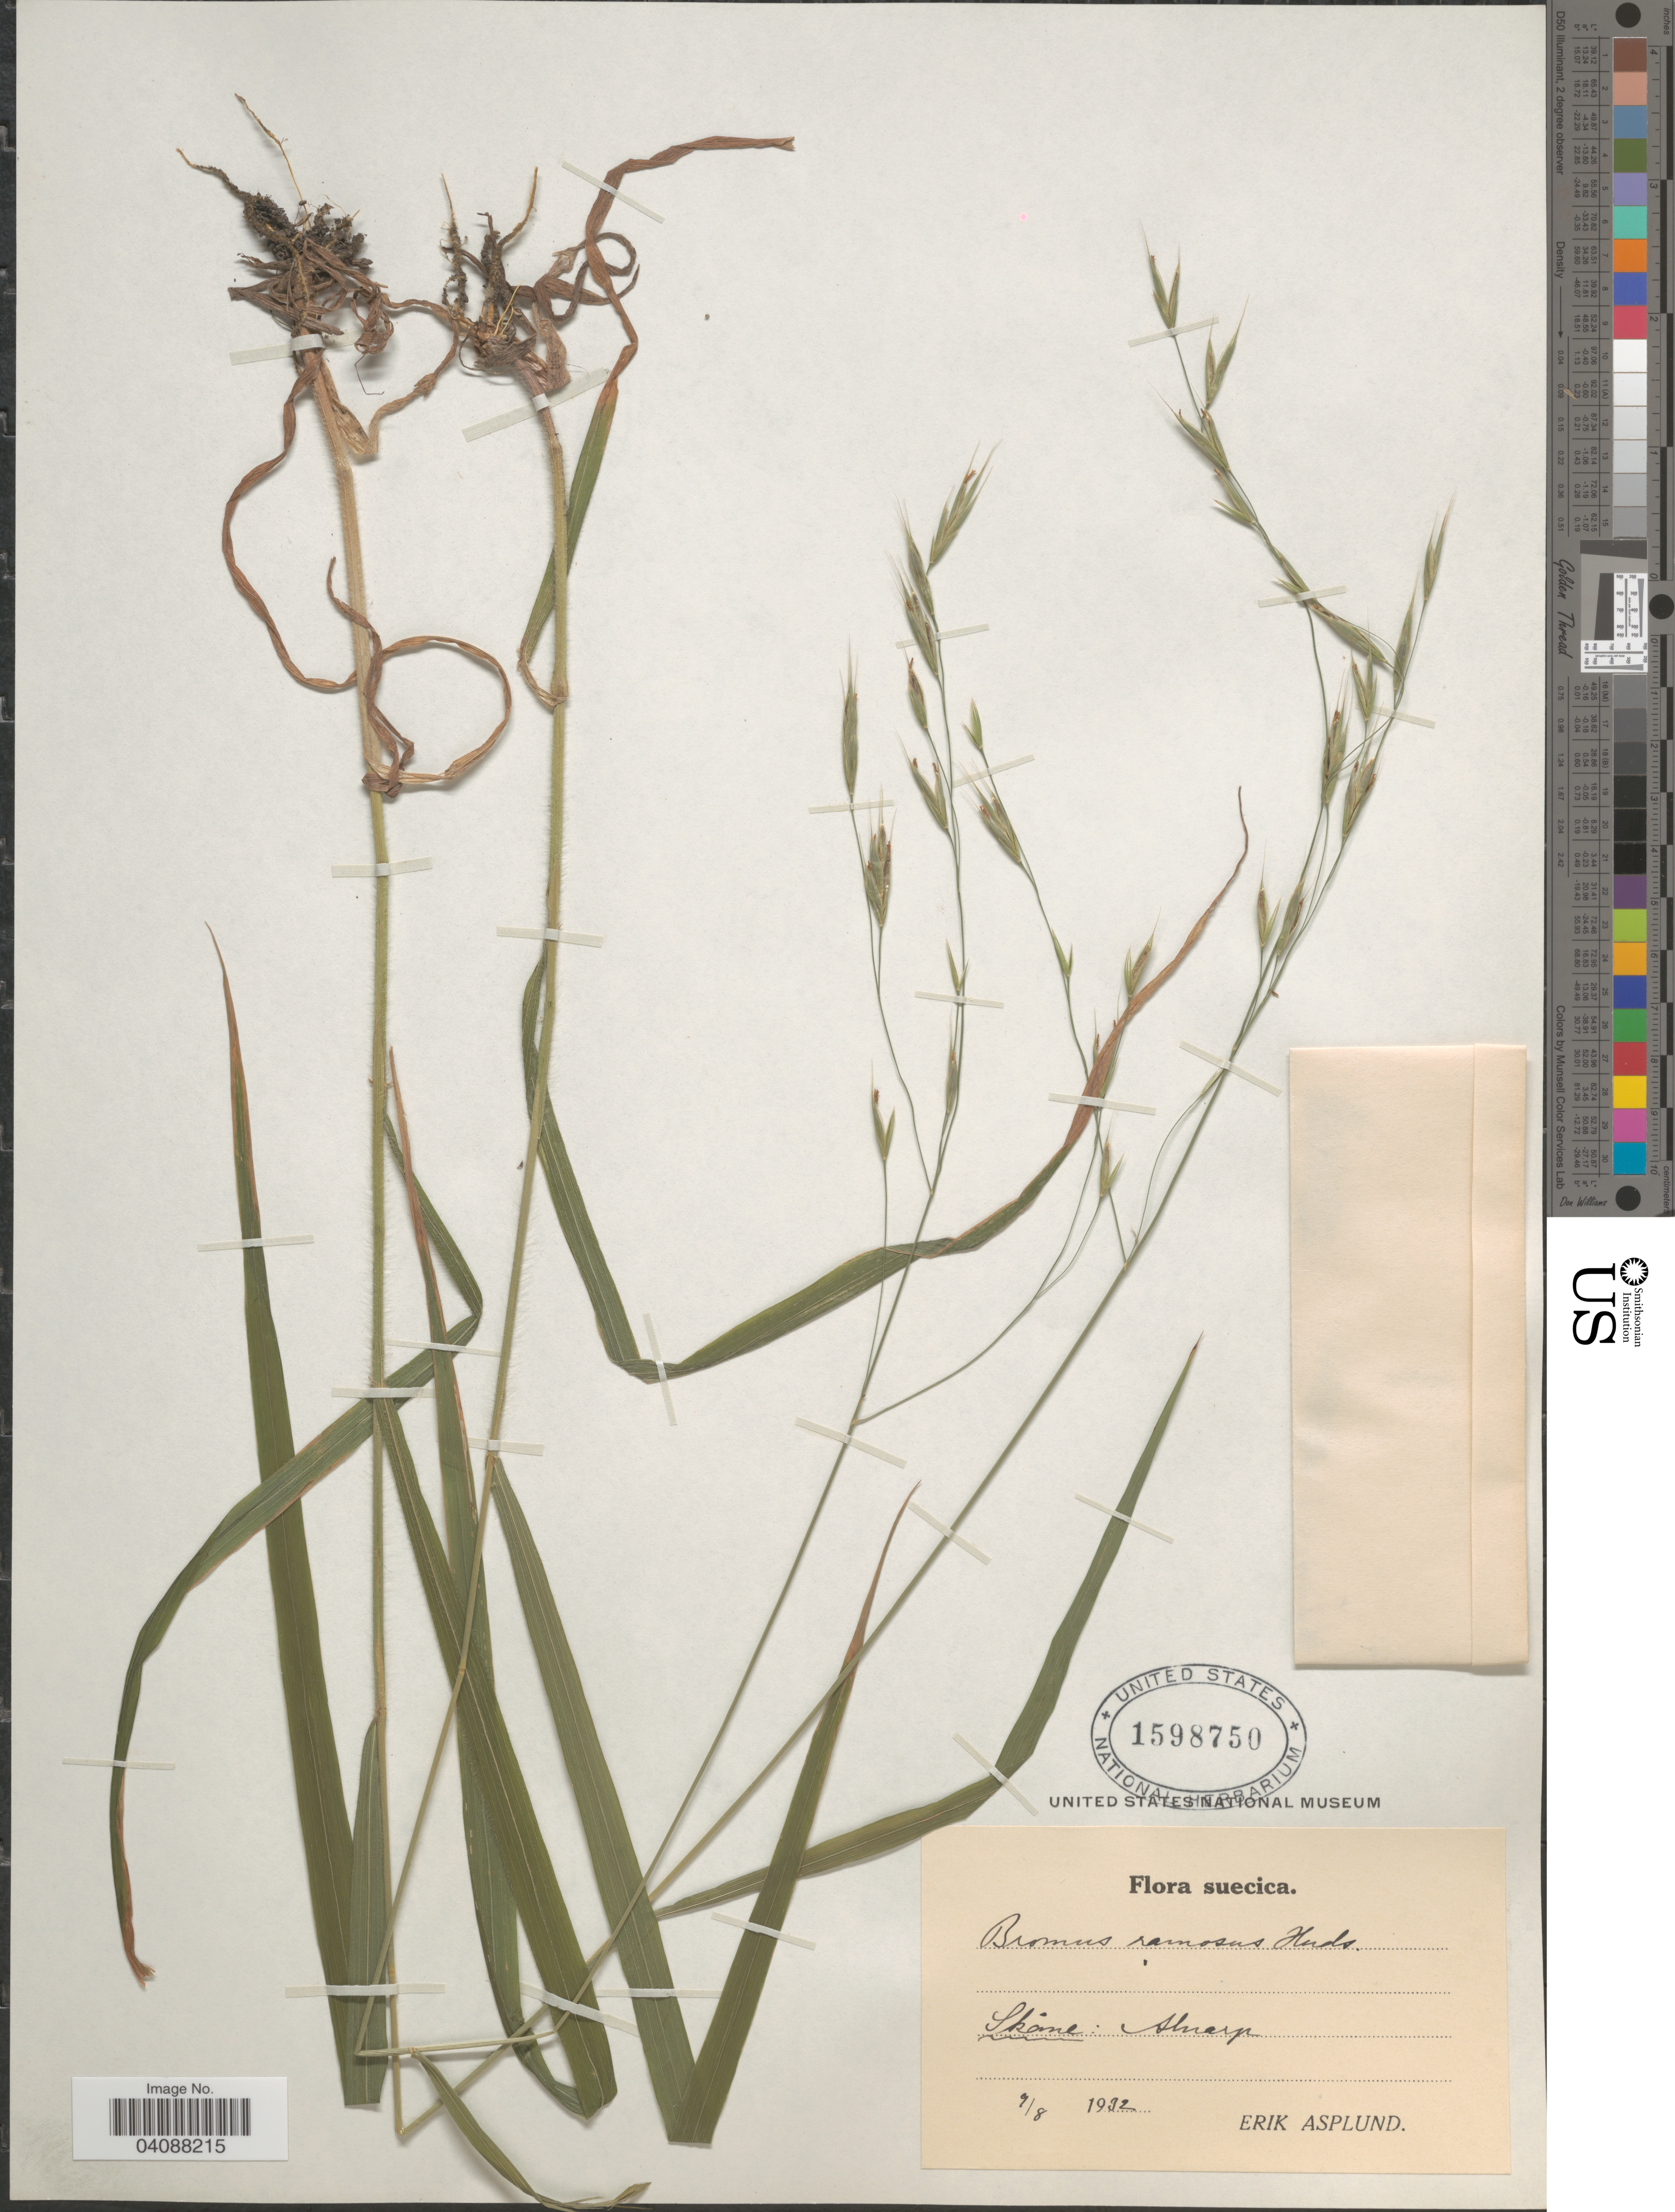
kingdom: Plantae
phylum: Tracheophyta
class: Liliopsida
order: Poales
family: Poaceae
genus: Bromus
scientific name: Bromus ramosus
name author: Huds.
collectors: E. Asplund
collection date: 1932-08-09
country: Sweden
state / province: Skåne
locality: Alnarp.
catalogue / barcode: US 1598750